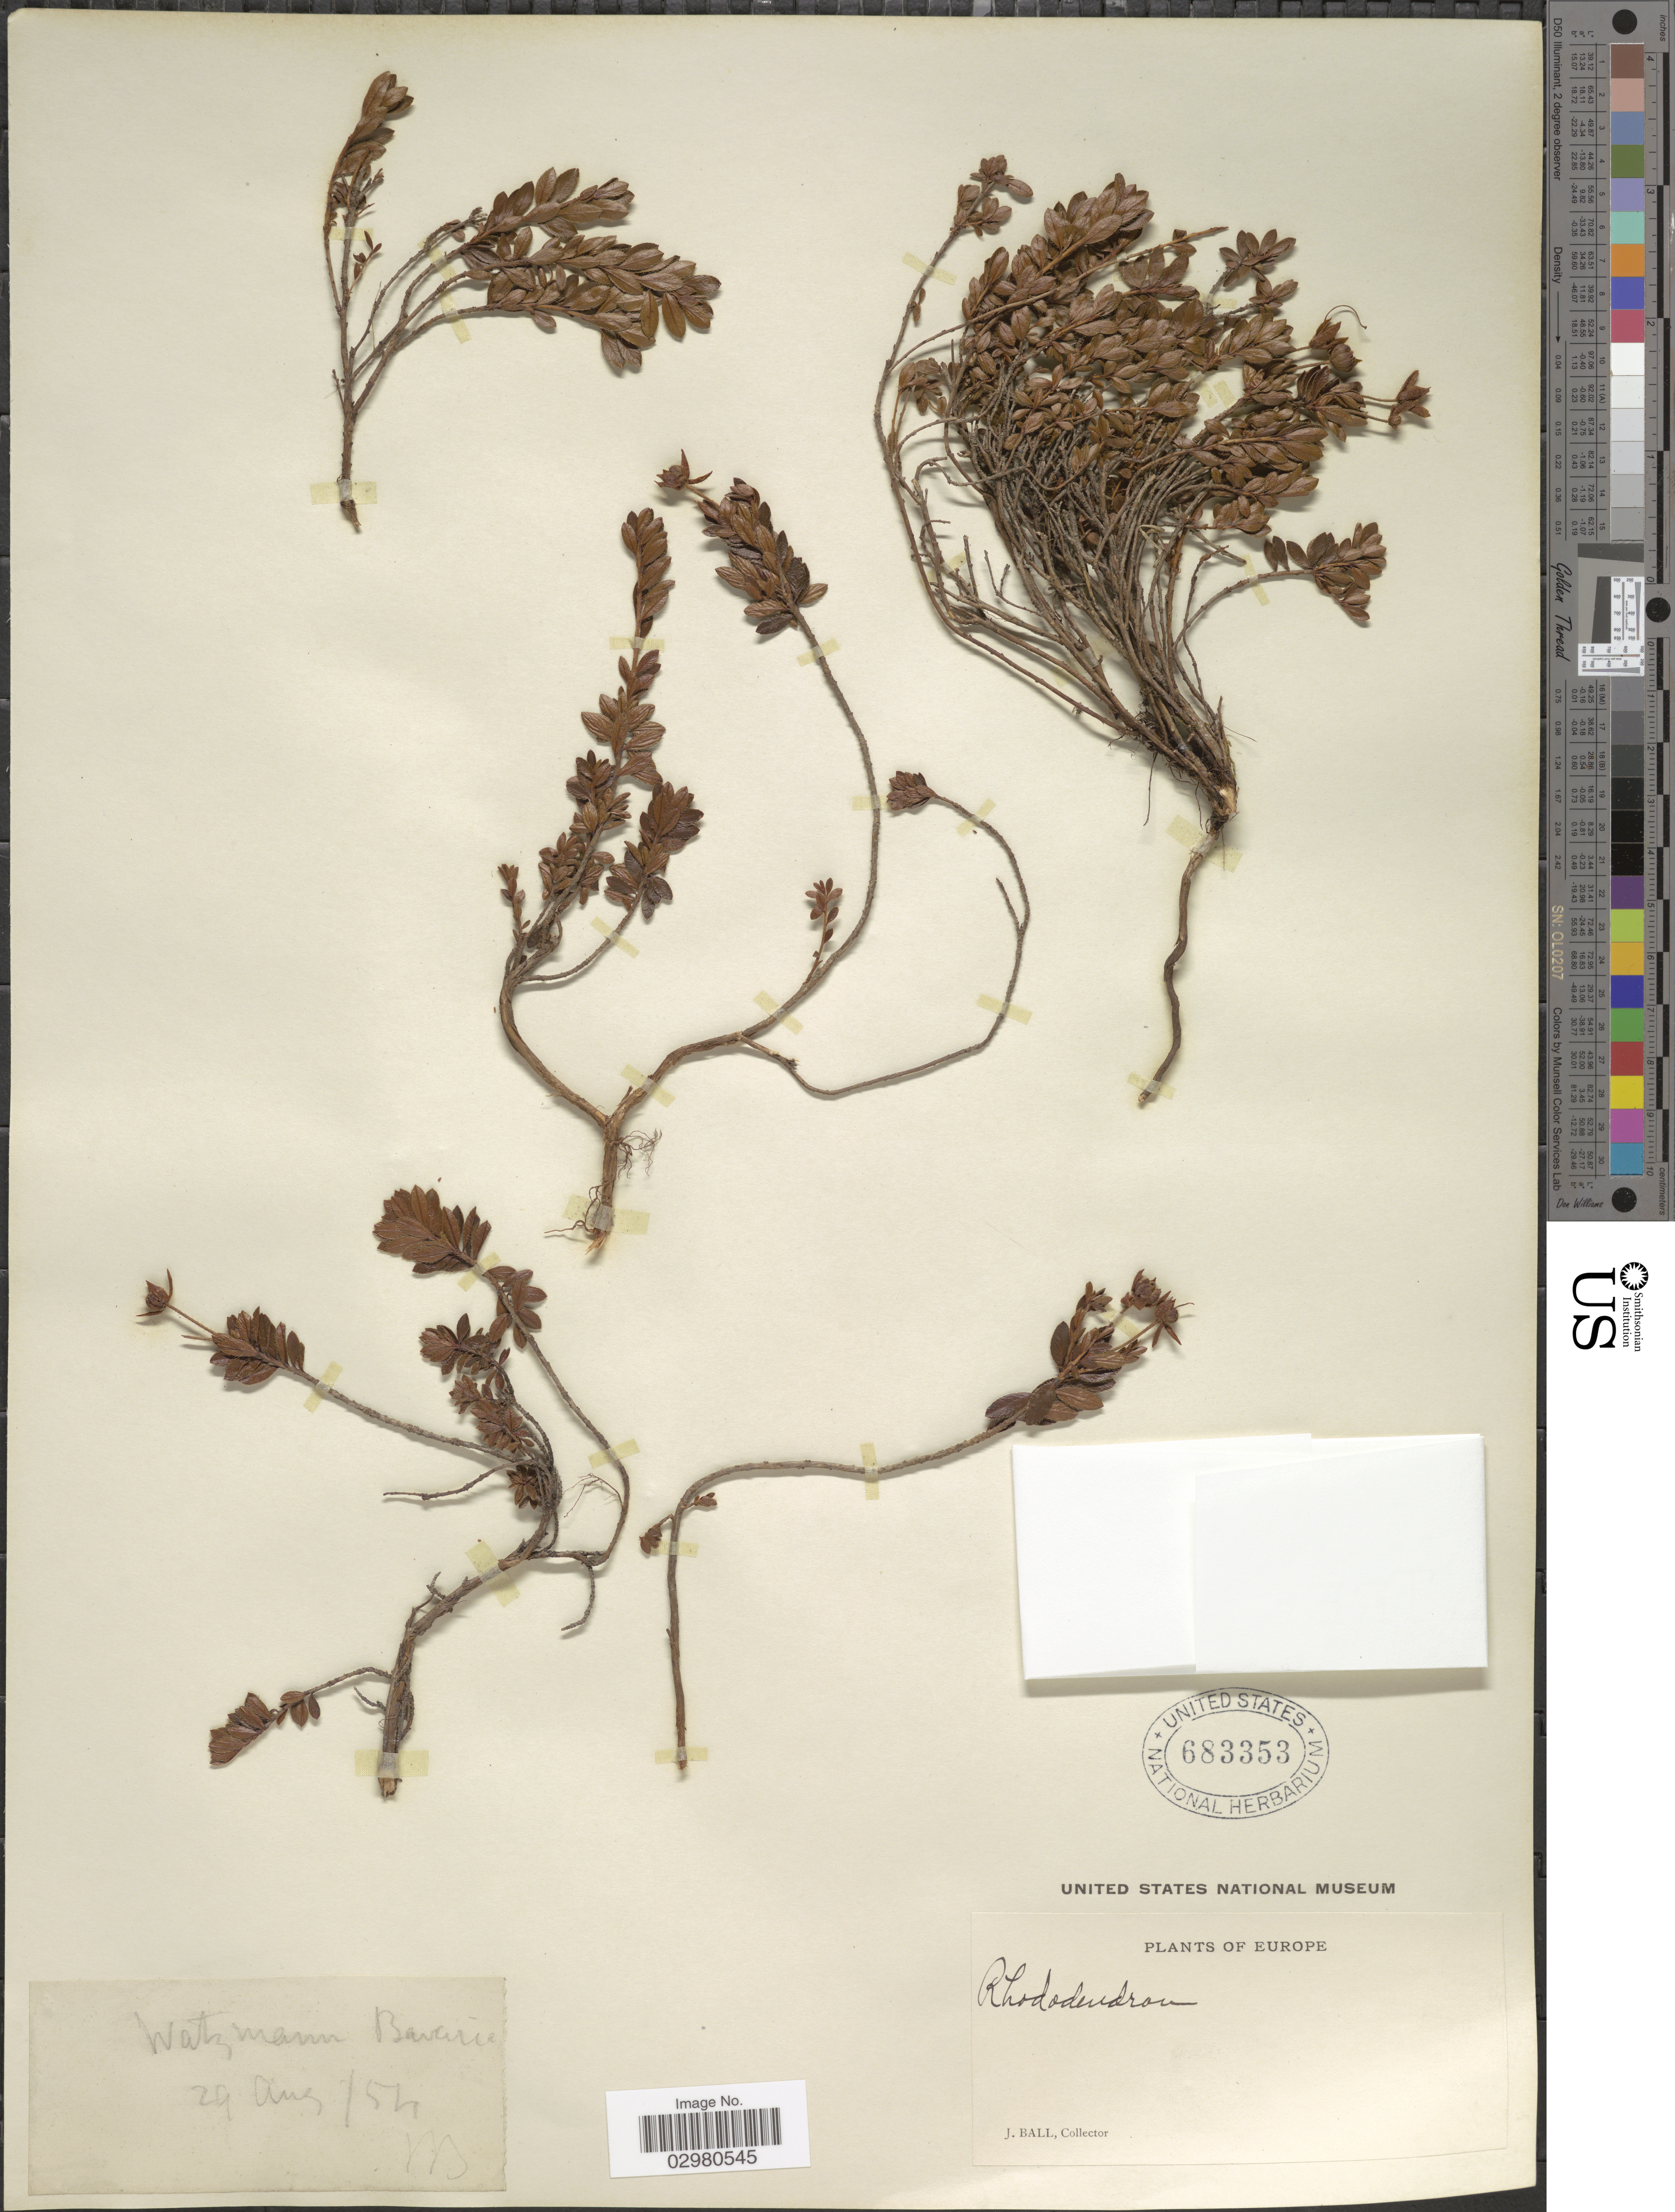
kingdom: Plantae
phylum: Tracheophyta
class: Magnoliopsida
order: Ericales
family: Ericaceae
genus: Rhodothamnus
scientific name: Rhodothamnus sp.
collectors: J. Ball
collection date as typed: Transcribed d/m/y: 29/8/54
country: Germany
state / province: Bayern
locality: Watzmann Bavaria.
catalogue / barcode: US 683353